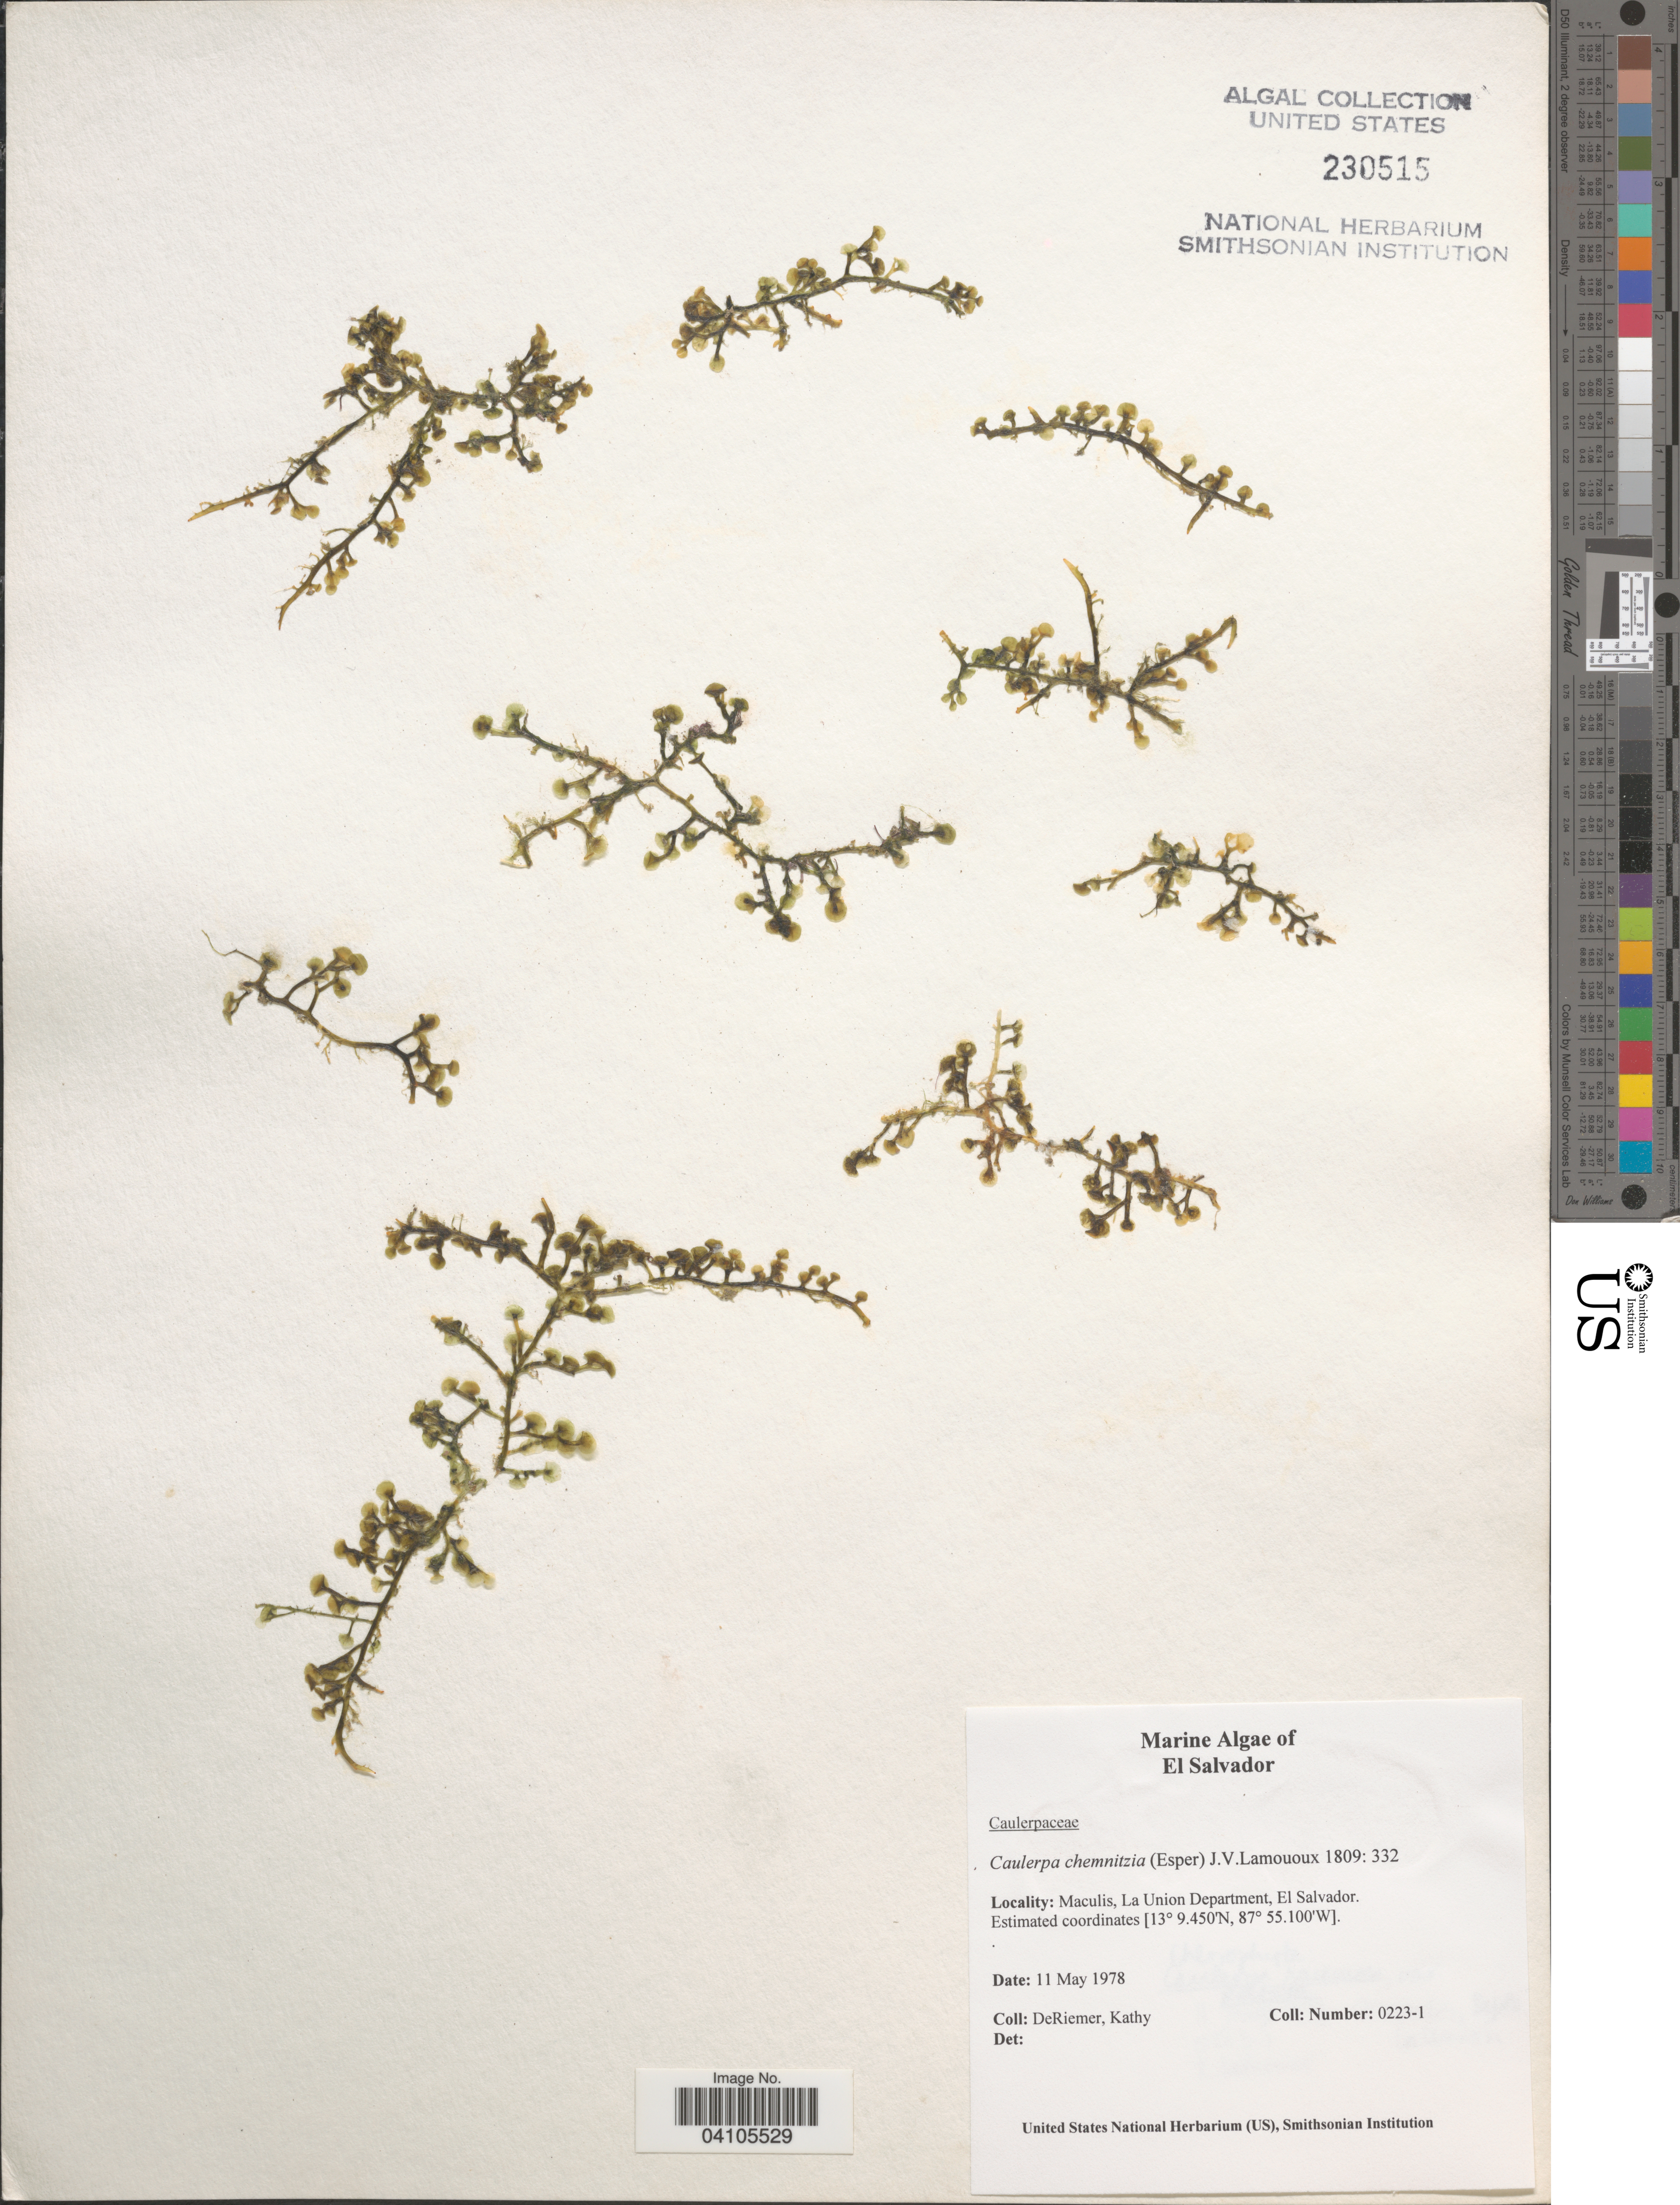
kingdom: Plantae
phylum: Chlorophyta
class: Ulvophyceae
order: Bryopsidales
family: Caulerpaceae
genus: Caulerpa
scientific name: Caulerpa chemnitzia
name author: (Esper) J.V.Lamouroux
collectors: K. DeRiemer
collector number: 0223-1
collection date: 1978-05-11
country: El Salvador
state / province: La Union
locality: Maculis, La Union Department.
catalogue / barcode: US 230515